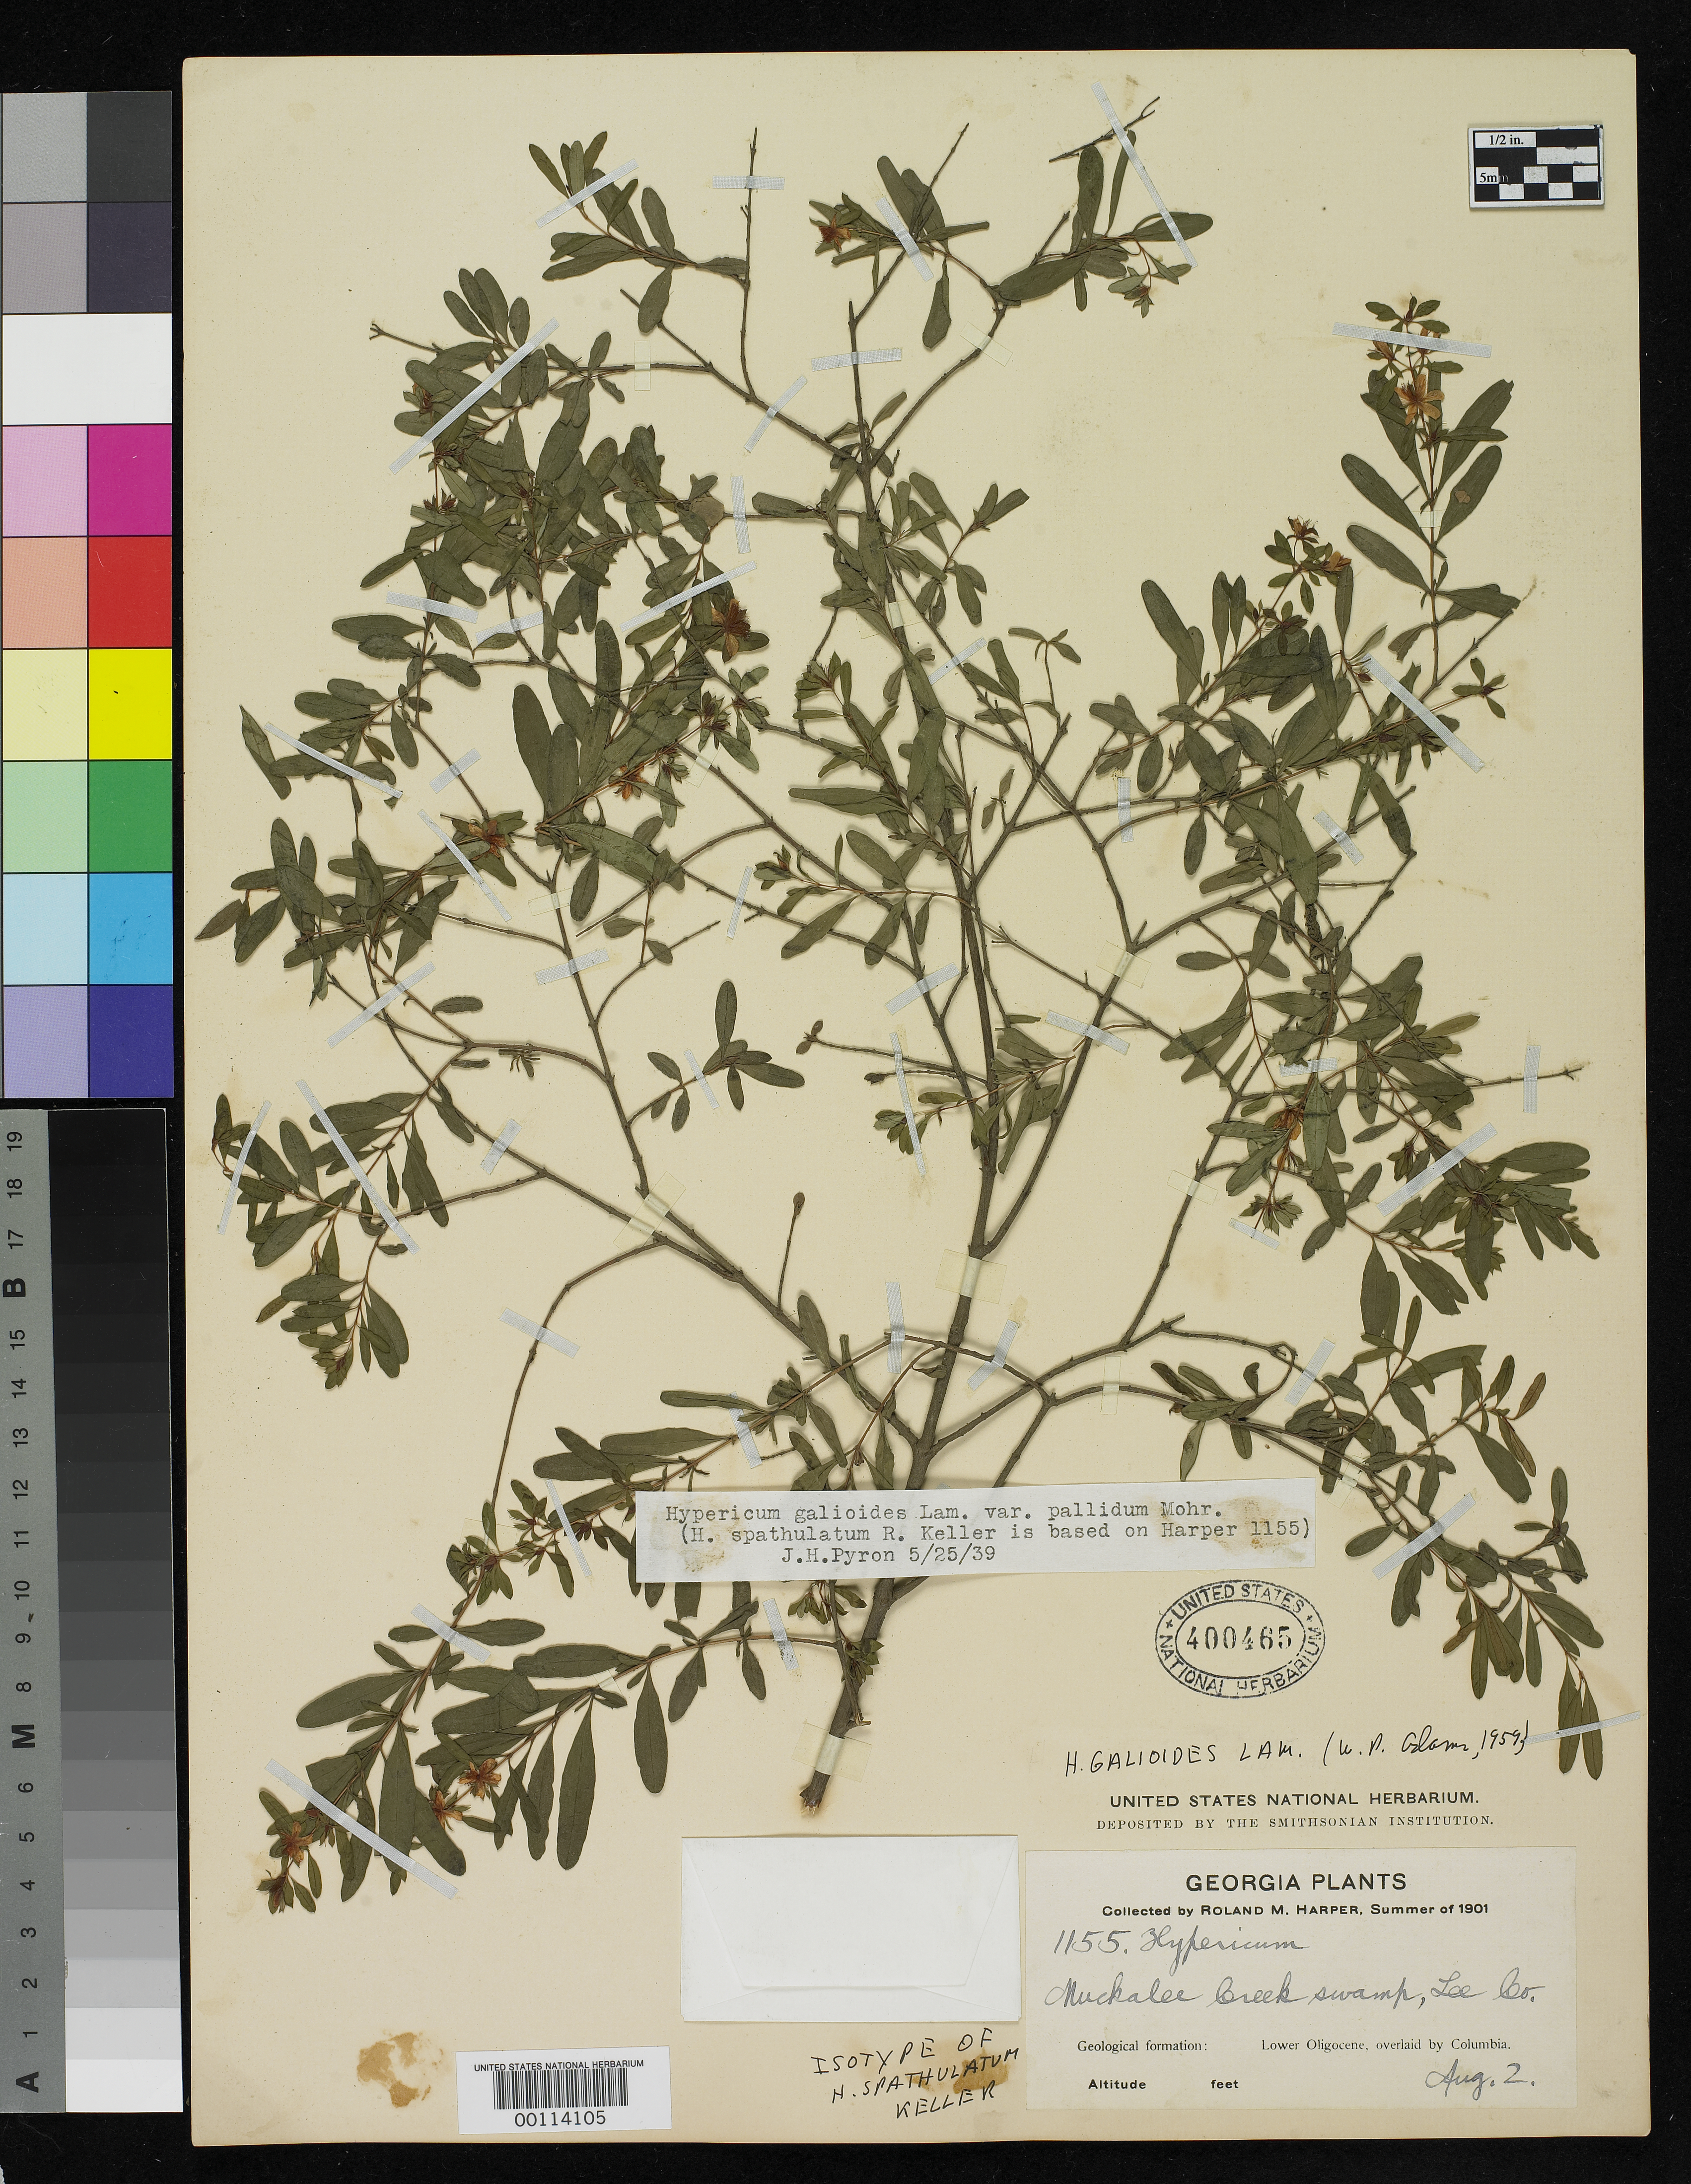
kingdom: Plantae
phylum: Tracheophyta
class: Magnoliopsida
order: Malpighiales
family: Hypericaceae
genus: Hypericum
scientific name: Hypericum spathulatum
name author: R. Keller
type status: Isotype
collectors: R. M. Harper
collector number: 1155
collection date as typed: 11 Jul 1901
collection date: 1901-07-11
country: United States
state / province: Georgia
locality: Muckalec Creek Swamp.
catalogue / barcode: US 400465